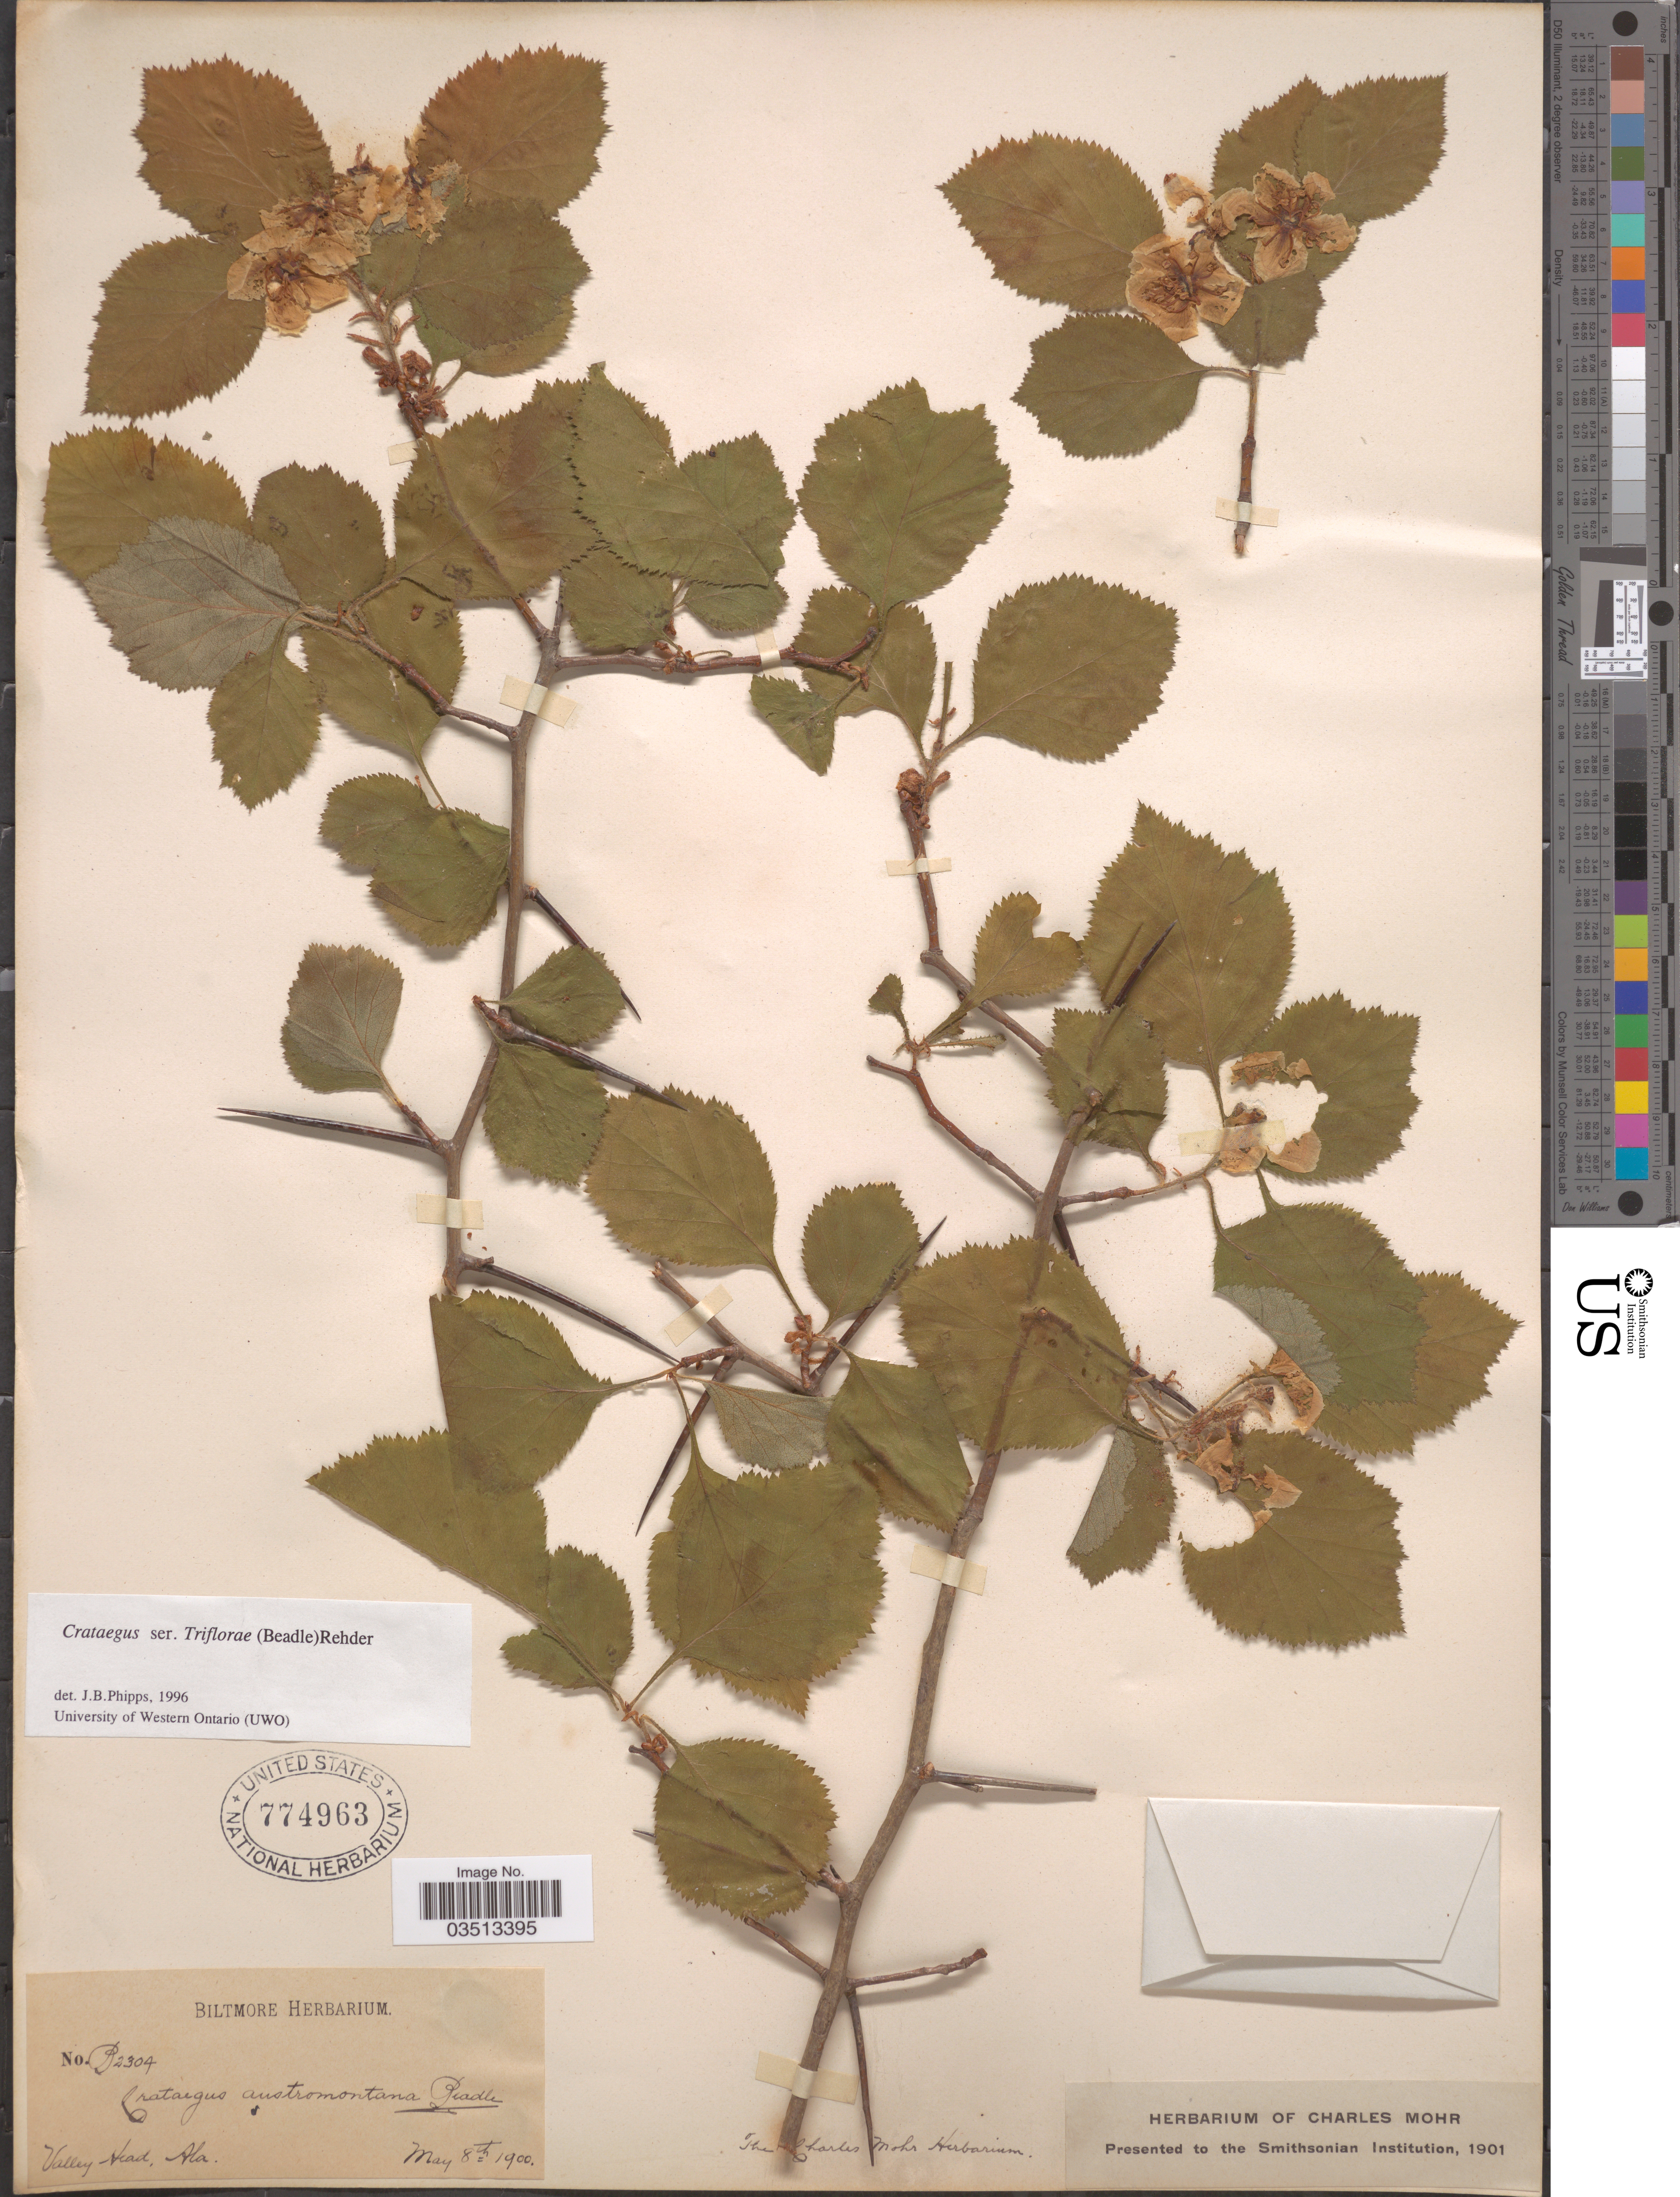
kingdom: Plantae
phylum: Tracheophyta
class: Magnoliopsida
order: Rosales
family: Rosaceae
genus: Crataegus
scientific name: Crataegus austromontana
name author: Beadle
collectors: ex herb. Biltmore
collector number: B2304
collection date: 1900-05-08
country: United States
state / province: Alabama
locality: Valley Head.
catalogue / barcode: US 774963